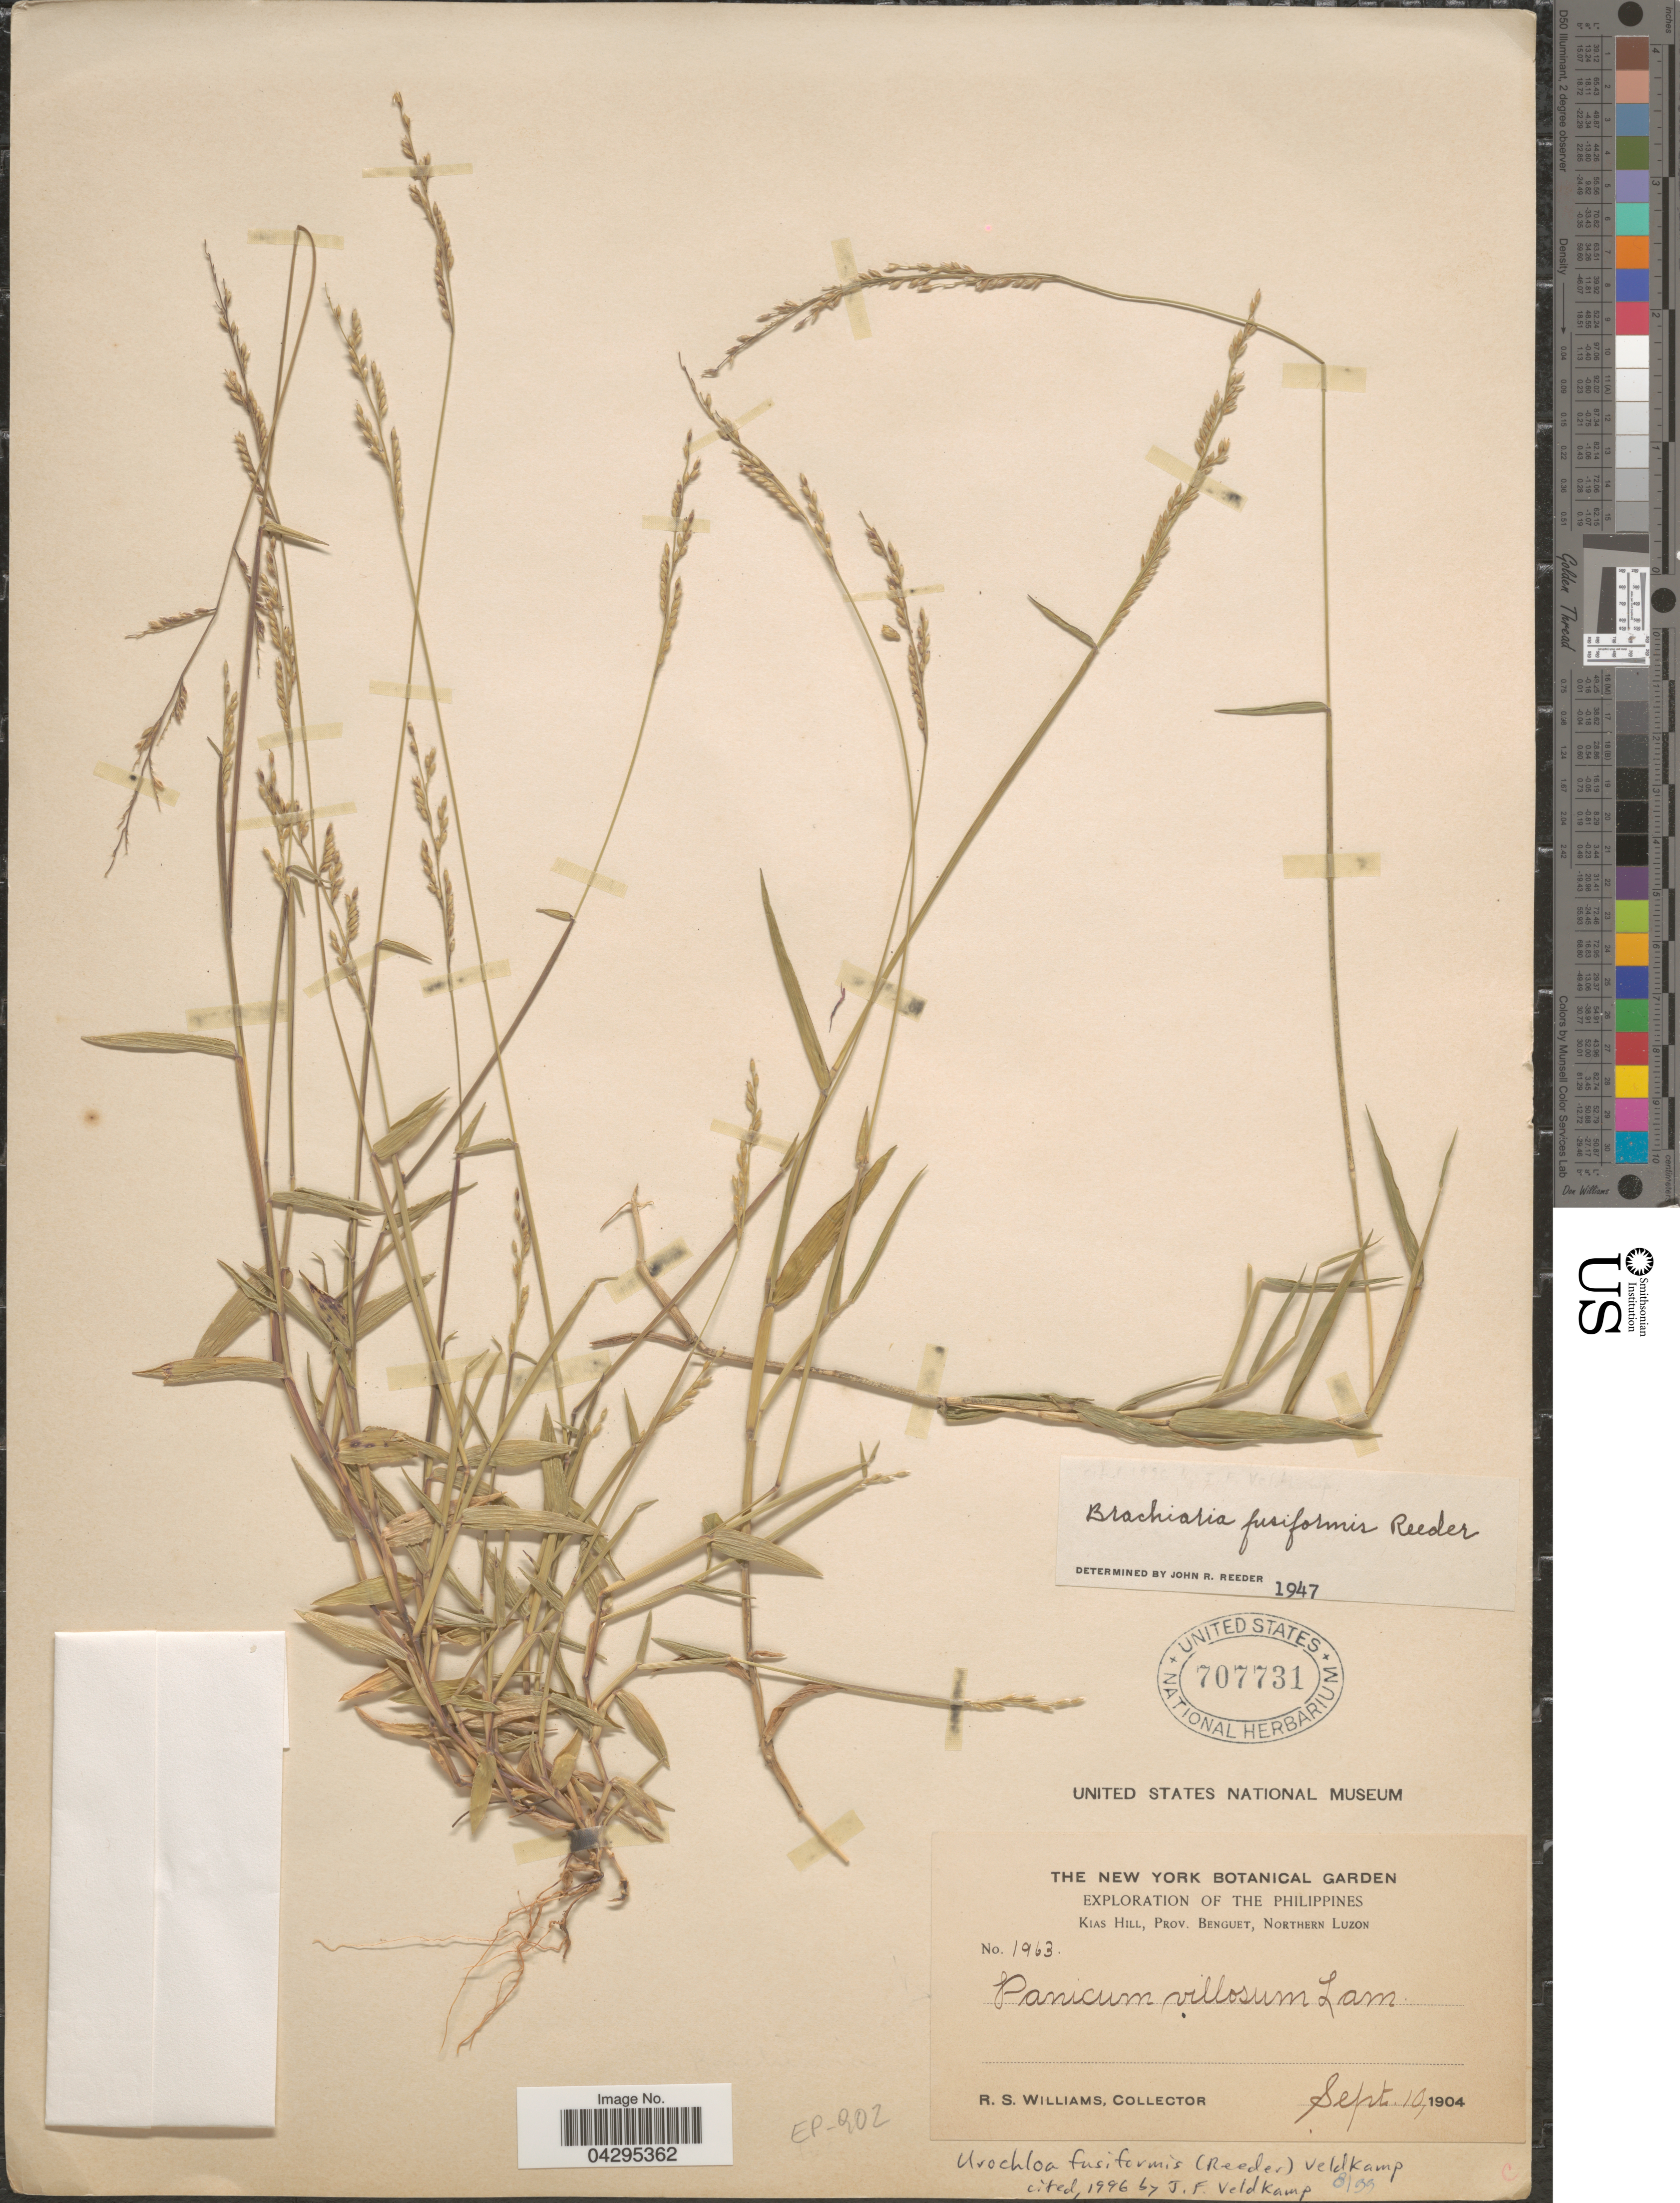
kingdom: Plantae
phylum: Tracheophyta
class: Liliopsida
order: Poales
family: Poaceae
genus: Urochloa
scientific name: Urochloa fusiformis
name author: (Reeder) Veldkamp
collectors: R. S. Williams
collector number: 1963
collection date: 1904-09-10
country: Philippines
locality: Exploration Of The Philippines. Kias Hill, Prov. Benguet, Northern Luzon.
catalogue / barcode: US 707731